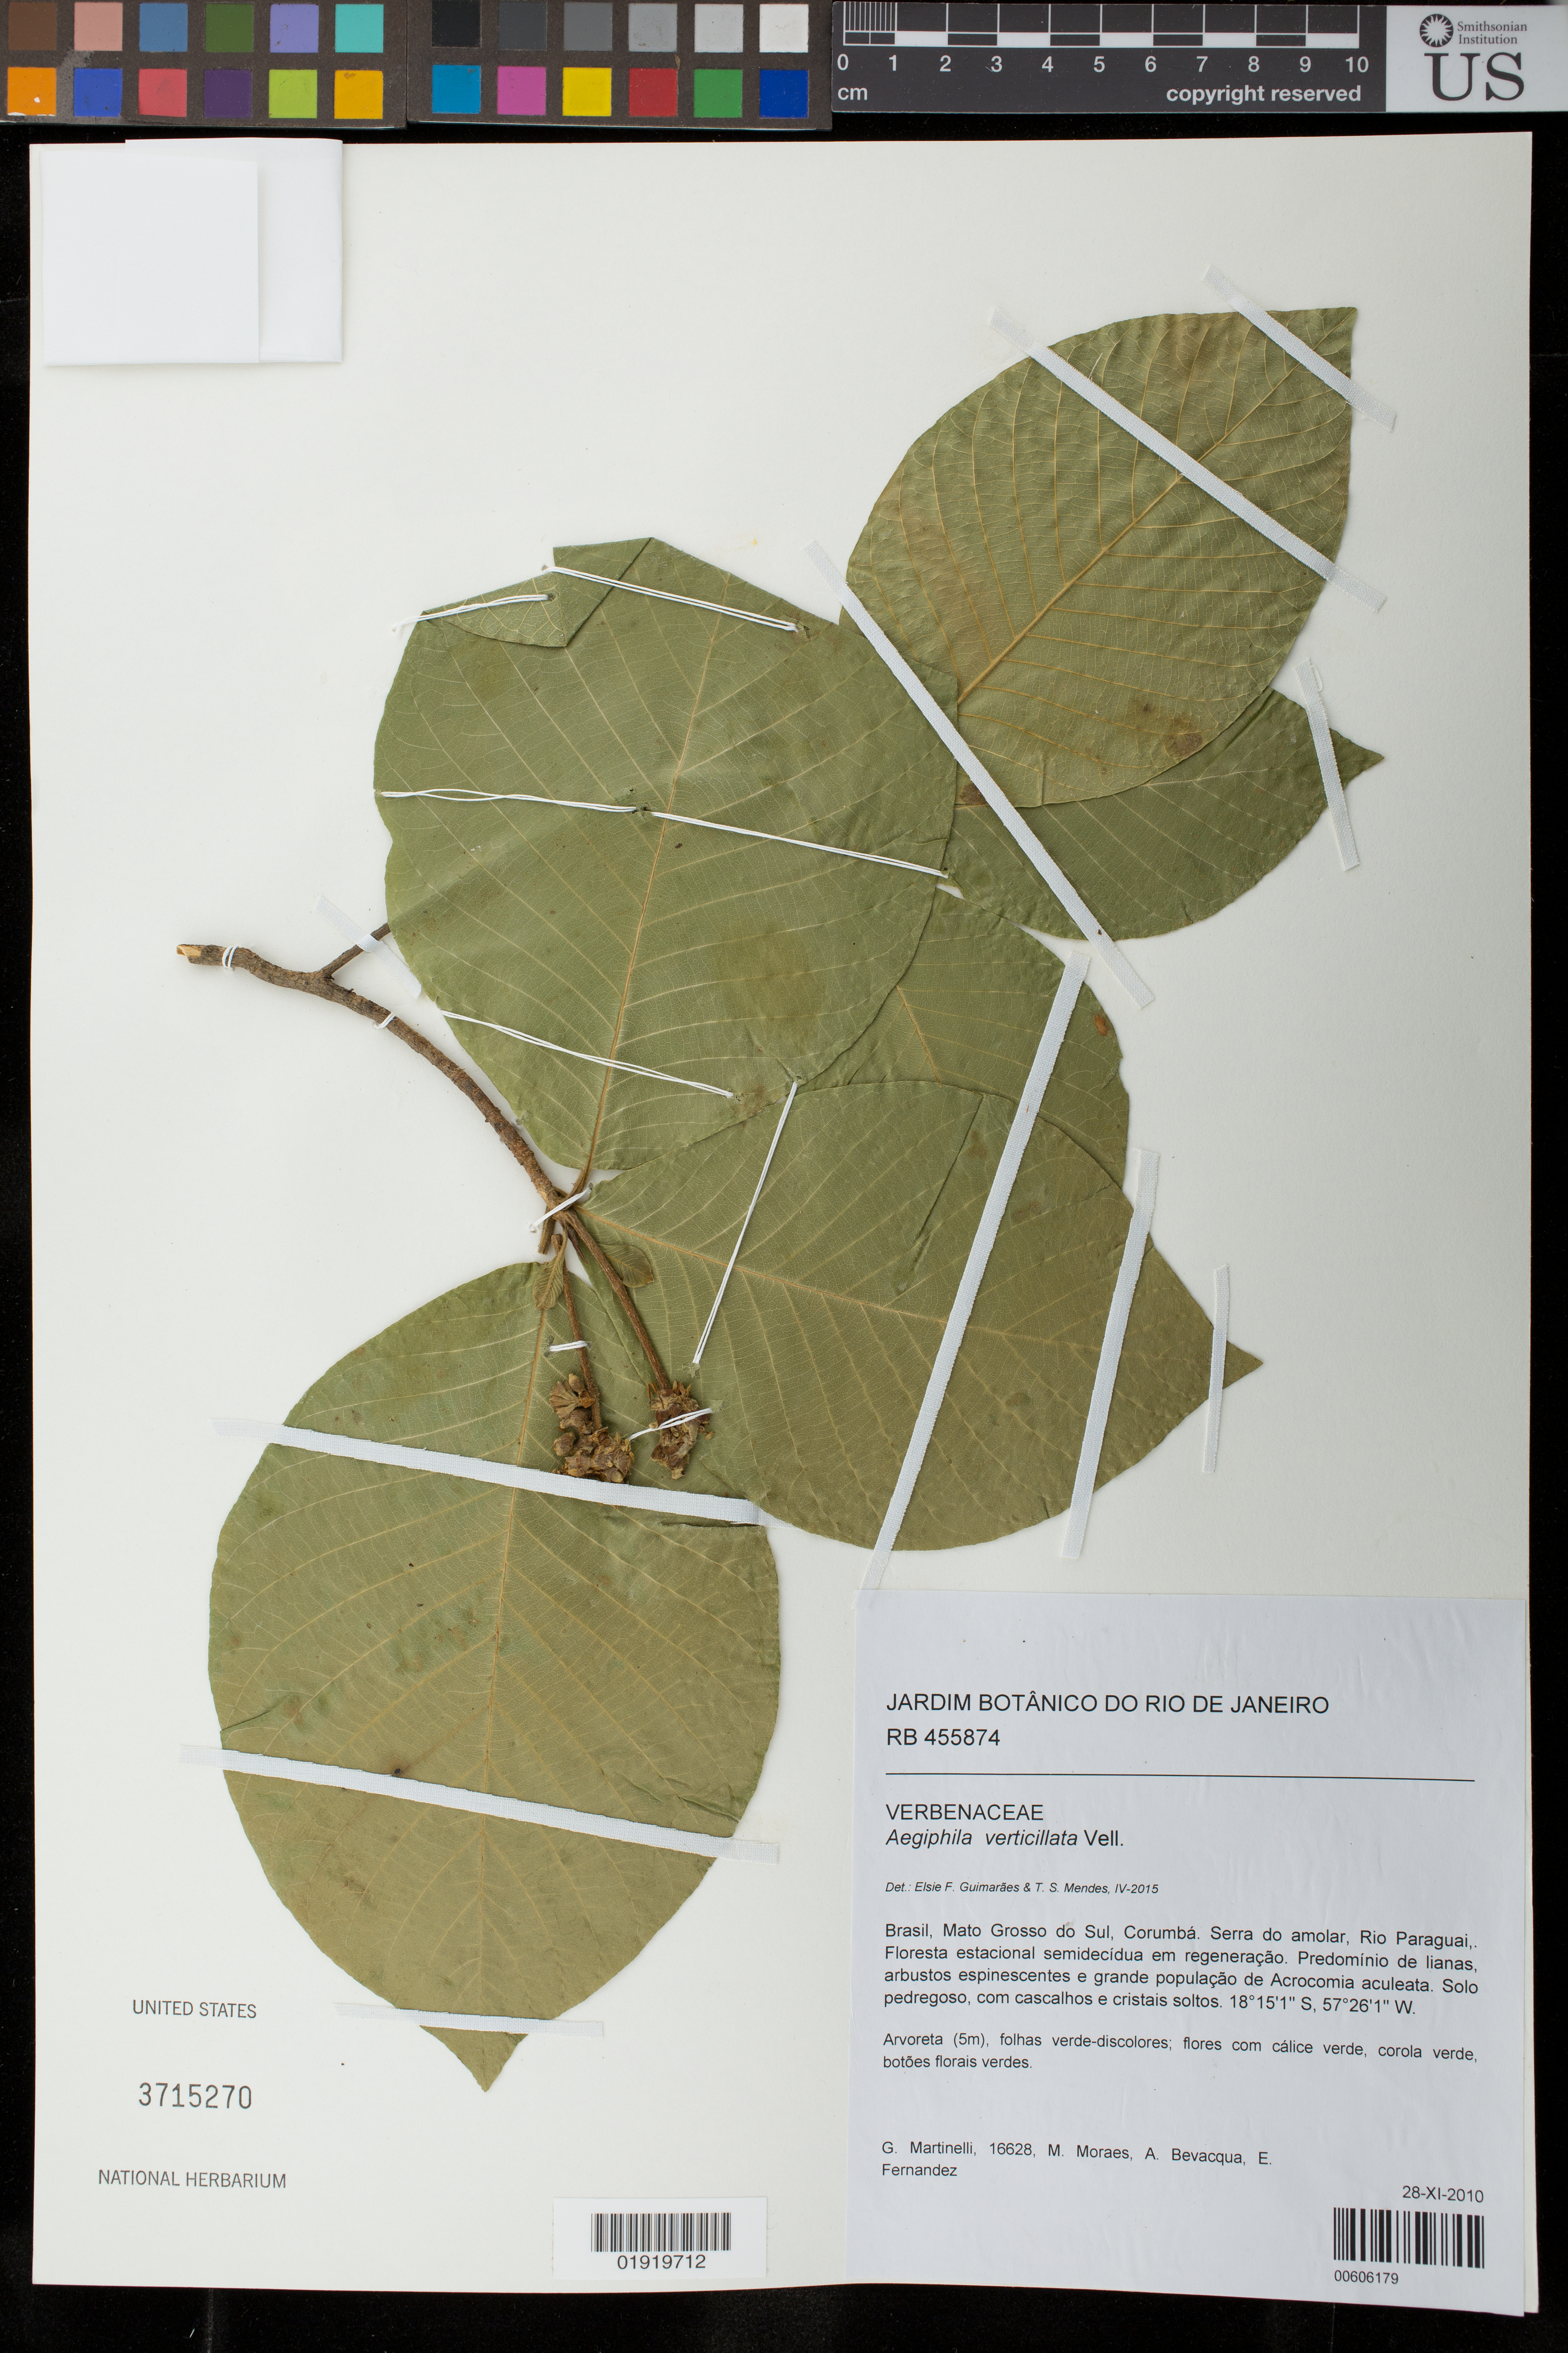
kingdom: Plantae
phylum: Tracheophyta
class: Magnoliopsida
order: Lamiales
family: Lamiaceae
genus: Aegiphila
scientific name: Aegiphila verticillata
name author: Vell.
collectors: G. Martinelli, M. Moraes, A. Bevacqua & E. Fernandez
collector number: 16628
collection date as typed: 28-XI-2010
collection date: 2010-11-28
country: Brazil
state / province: Mato Grosso do Sul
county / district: Corumbá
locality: Mato Grosso do Sul, Corumbá. Serra do amolar, Rio Paraguai.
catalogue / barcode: US 3715270